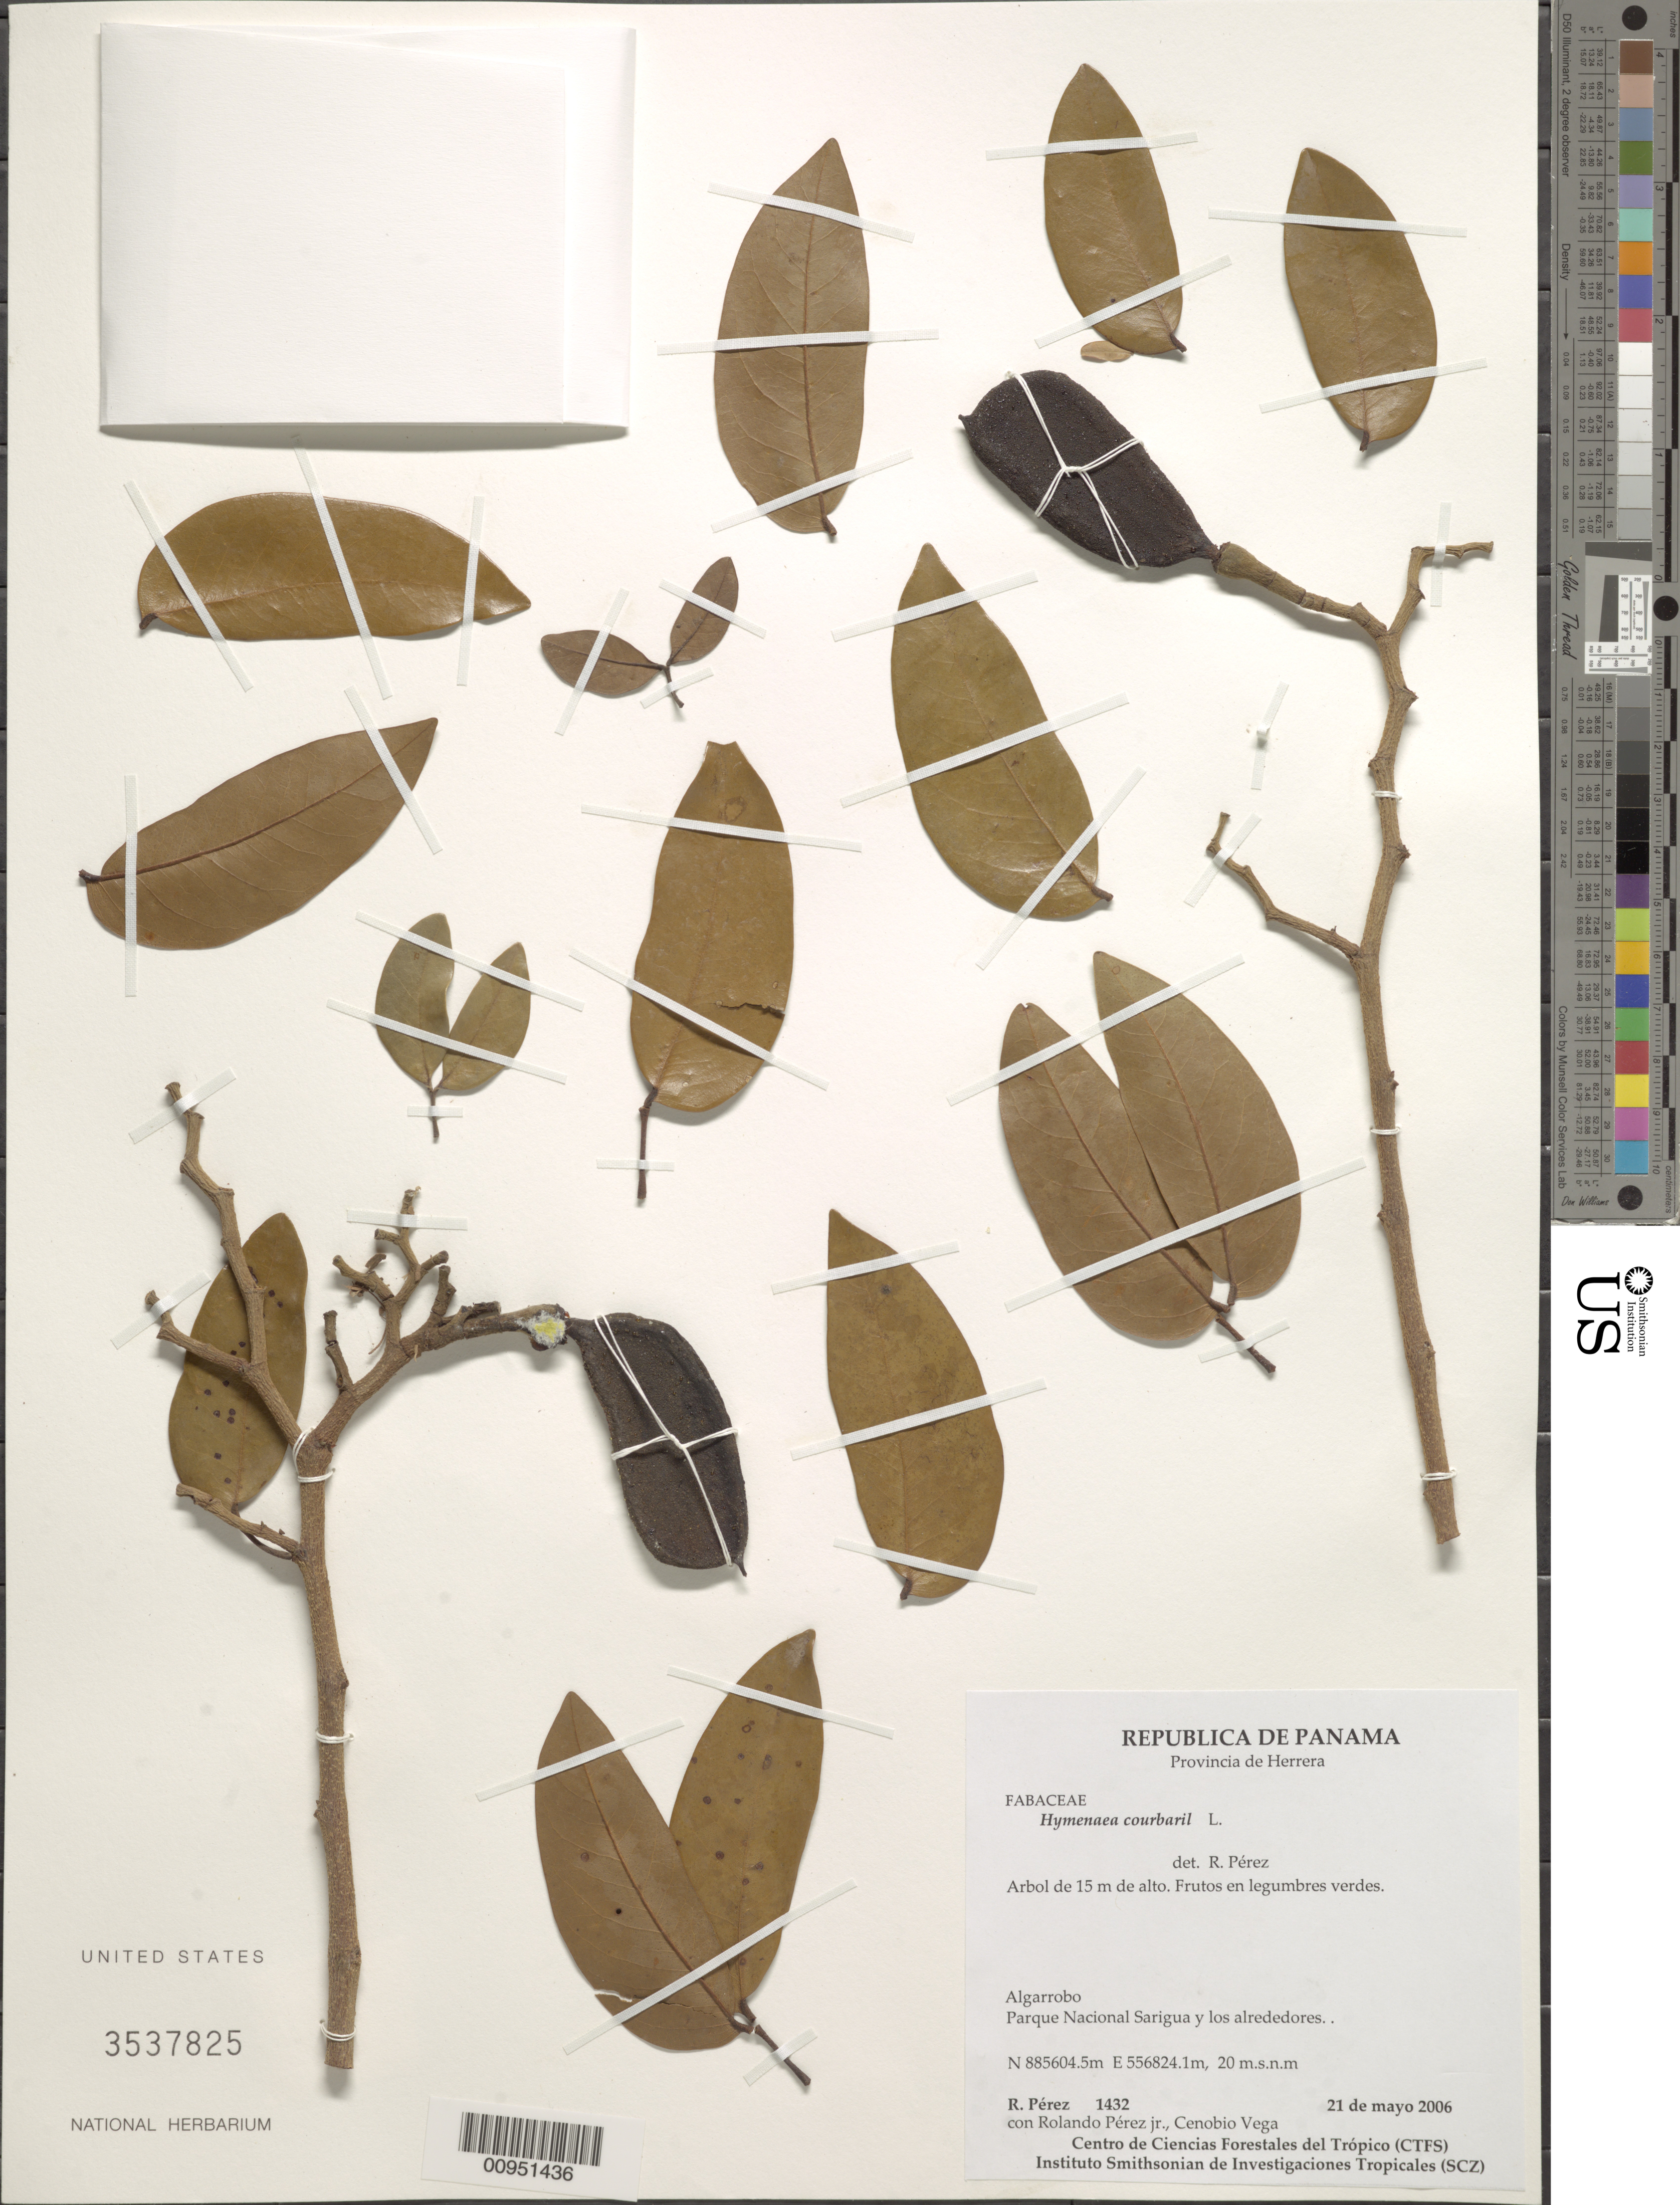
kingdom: Plantae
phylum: Tracheophyta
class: Magnoliopsida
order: Fabales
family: Fabaceae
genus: Hymenaea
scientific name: Hymenaea courbaril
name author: L.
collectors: R. Perez, R. Perez & C. Vega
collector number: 1432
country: Panama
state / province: Herrera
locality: Algarrobo, Parque Nacional Sarigua and los Alrededores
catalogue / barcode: US 3537825